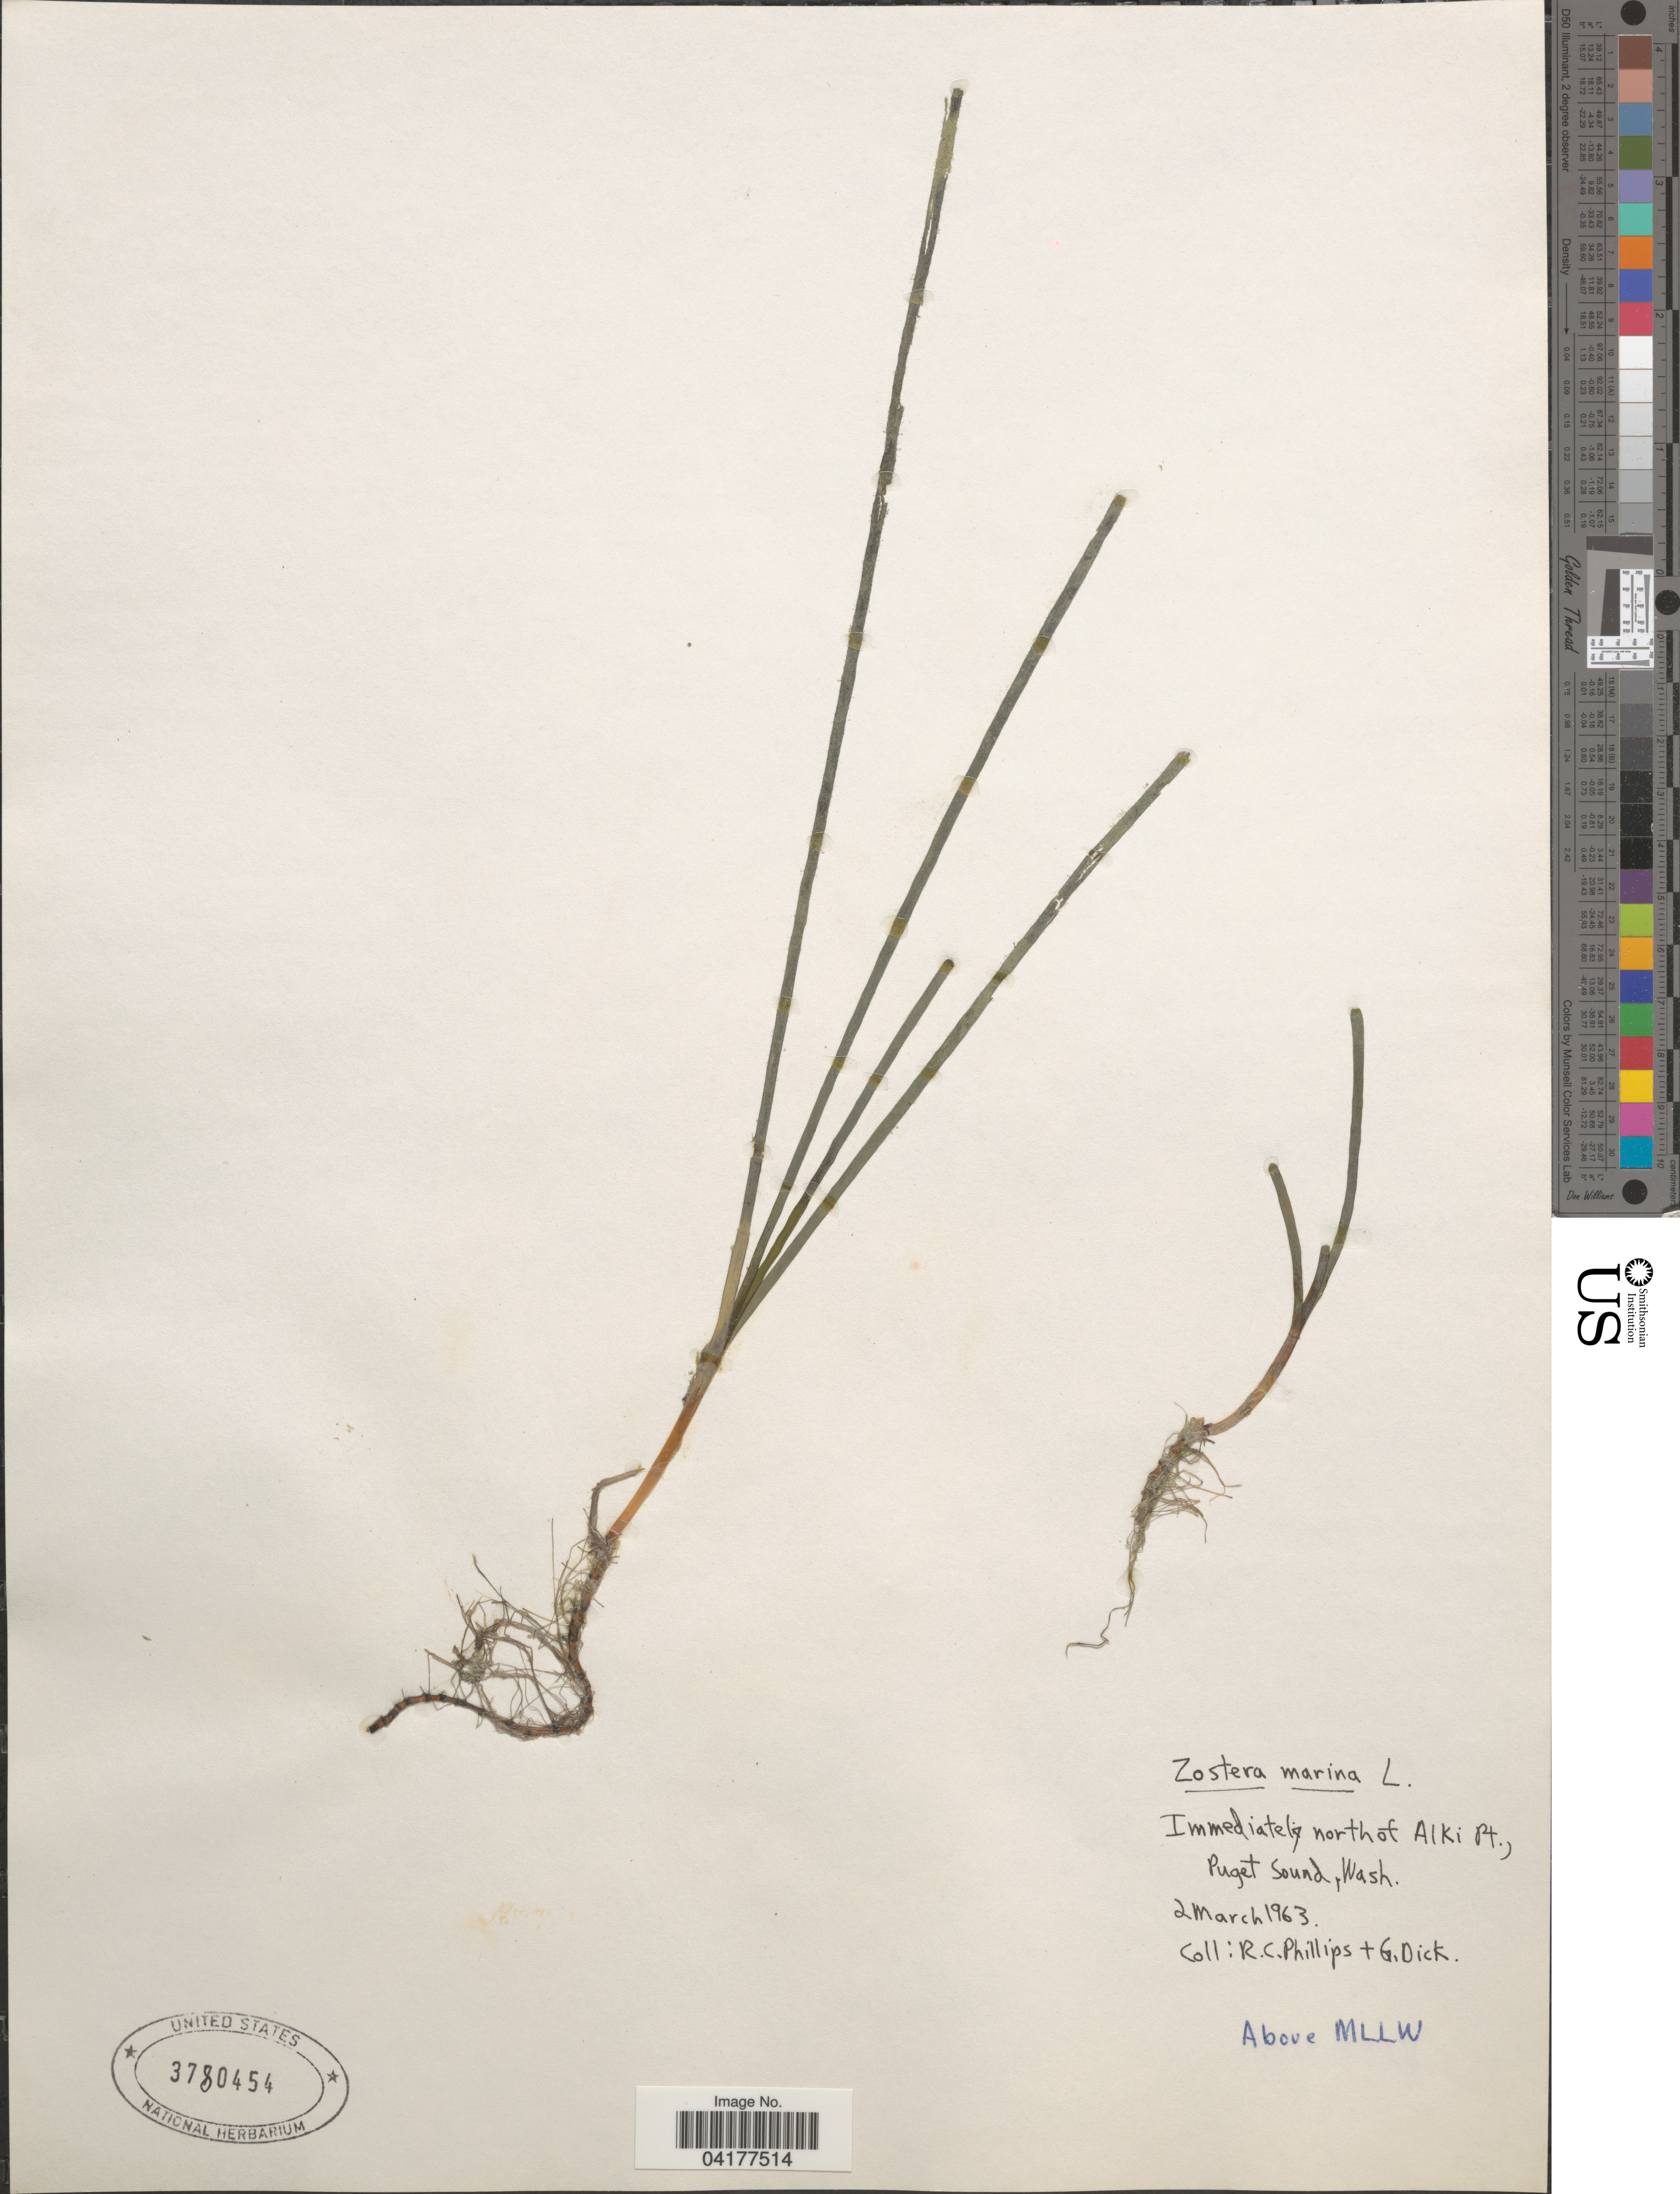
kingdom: Plantae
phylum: Tracheophyta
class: Liliopsida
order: Alismatales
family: Zosteraceae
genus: Zostera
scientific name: Zostera marina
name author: L.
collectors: R. C. Phillips & G. Dick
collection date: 1963-03-02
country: United States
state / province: Washington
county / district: King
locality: Immediately north of Alki Pt., Puget Sound. Above MLLW.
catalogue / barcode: US 3780454